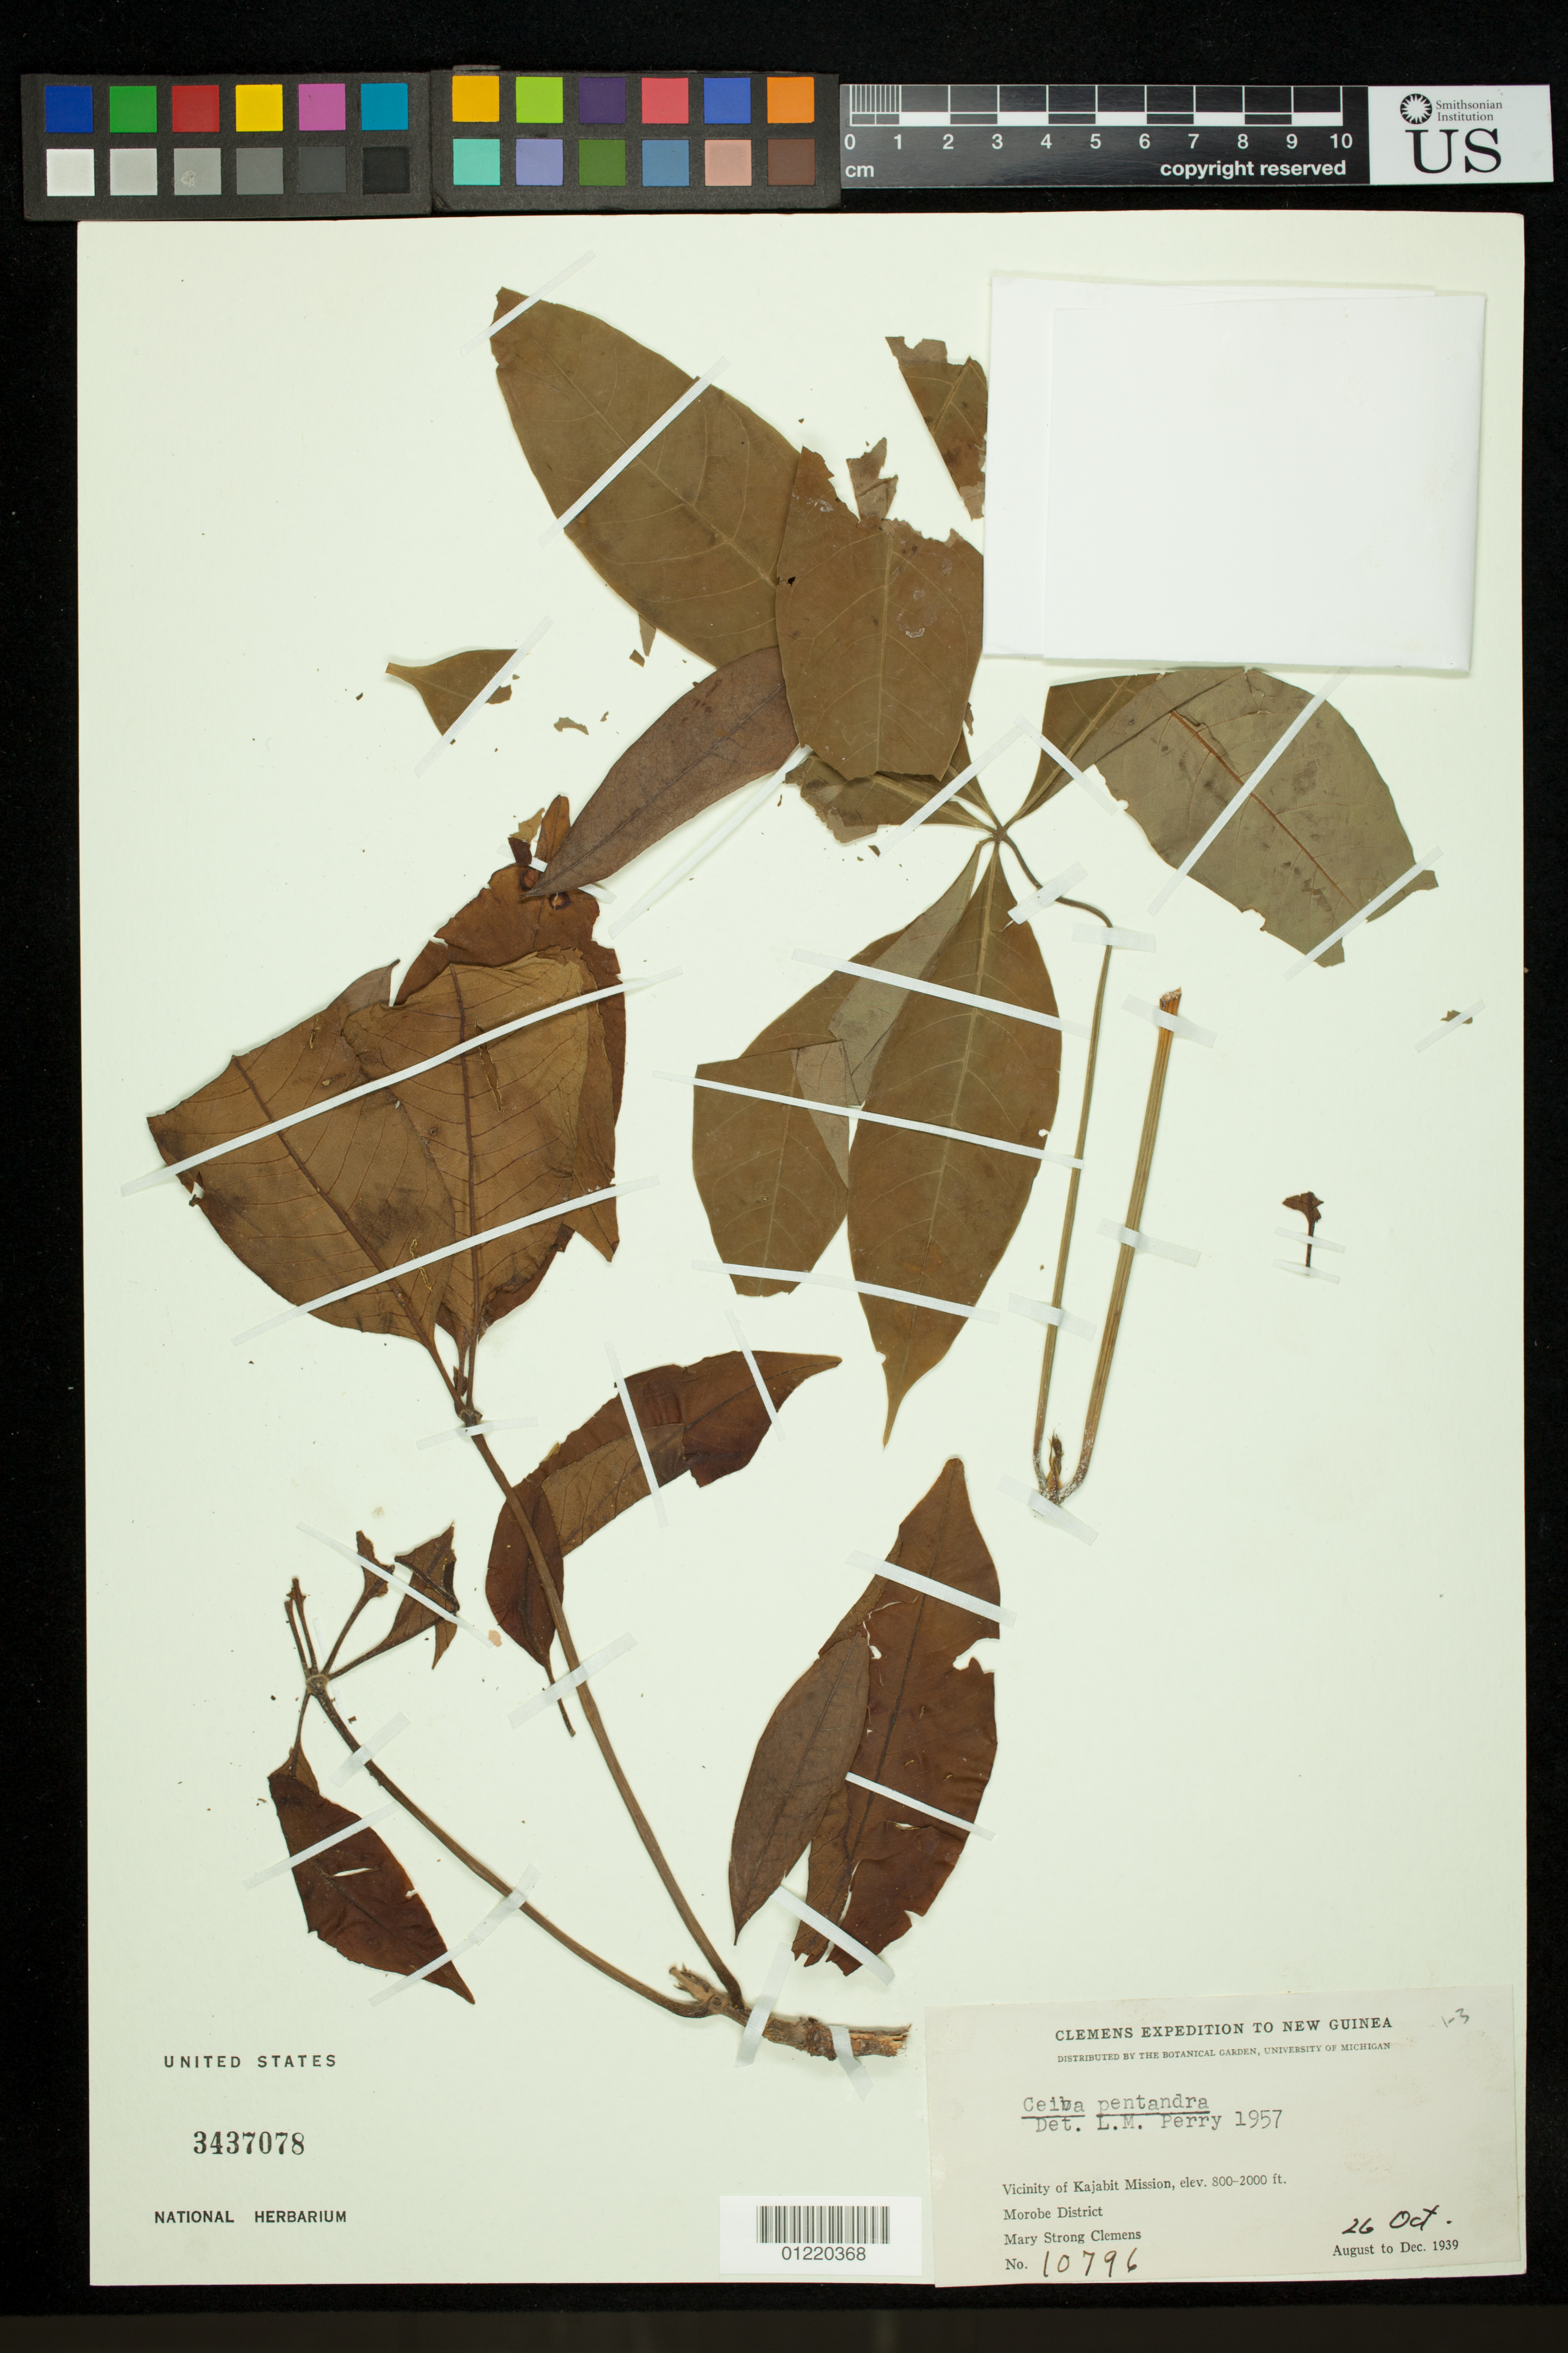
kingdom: Plantae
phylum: Tracheophyta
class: Magnoliopsida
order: Malvales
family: Malvaceae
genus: Ceiba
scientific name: Ceiba pentandra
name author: (L.) Gaertn.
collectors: M. S. Clemens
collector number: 10796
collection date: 1939-10-26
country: Papua New Guinea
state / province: Morobe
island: New Guinea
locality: Kajabit Mission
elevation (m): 244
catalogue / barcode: US 3437078